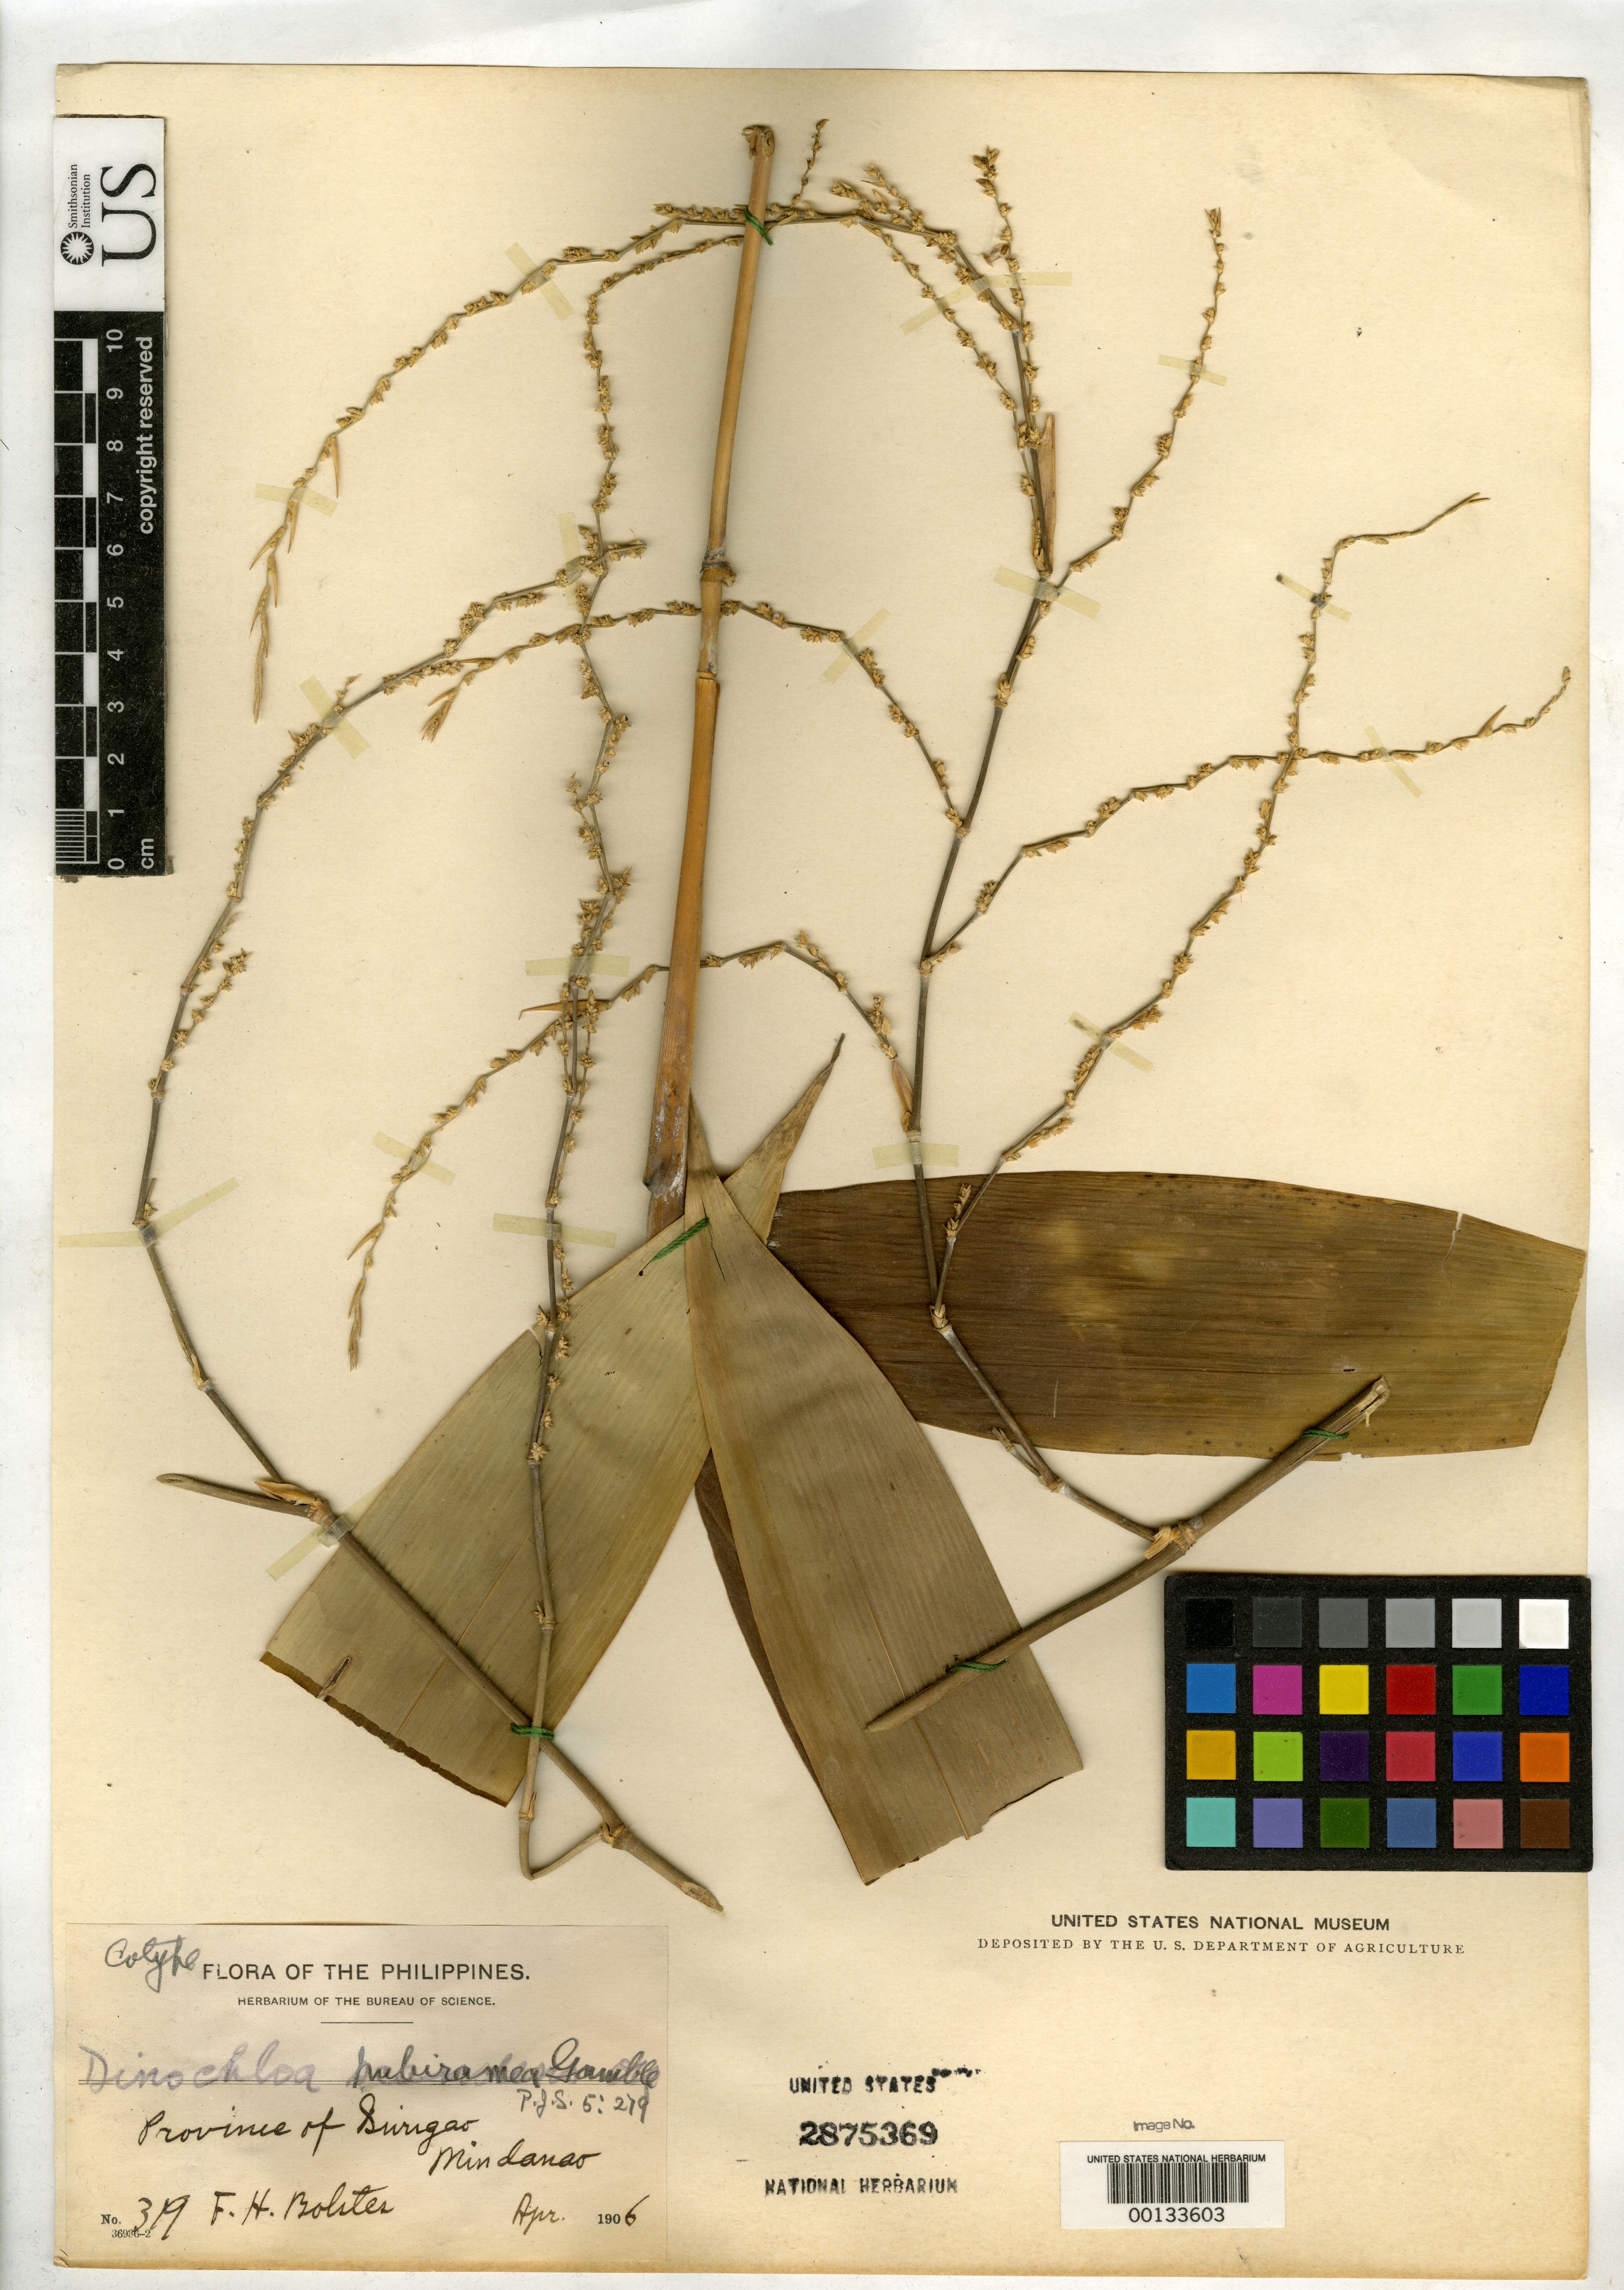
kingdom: Plantae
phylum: Tracheophyta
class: Liliopsida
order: Poales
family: Poaceae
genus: Dinochloa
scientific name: Dinochloa pubiramea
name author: Merr. ex Gamble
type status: Syntype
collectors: F. Bolster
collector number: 319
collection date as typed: Apr 1906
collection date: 1906-04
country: Philippines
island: Mindanao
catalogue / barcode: US 2875369